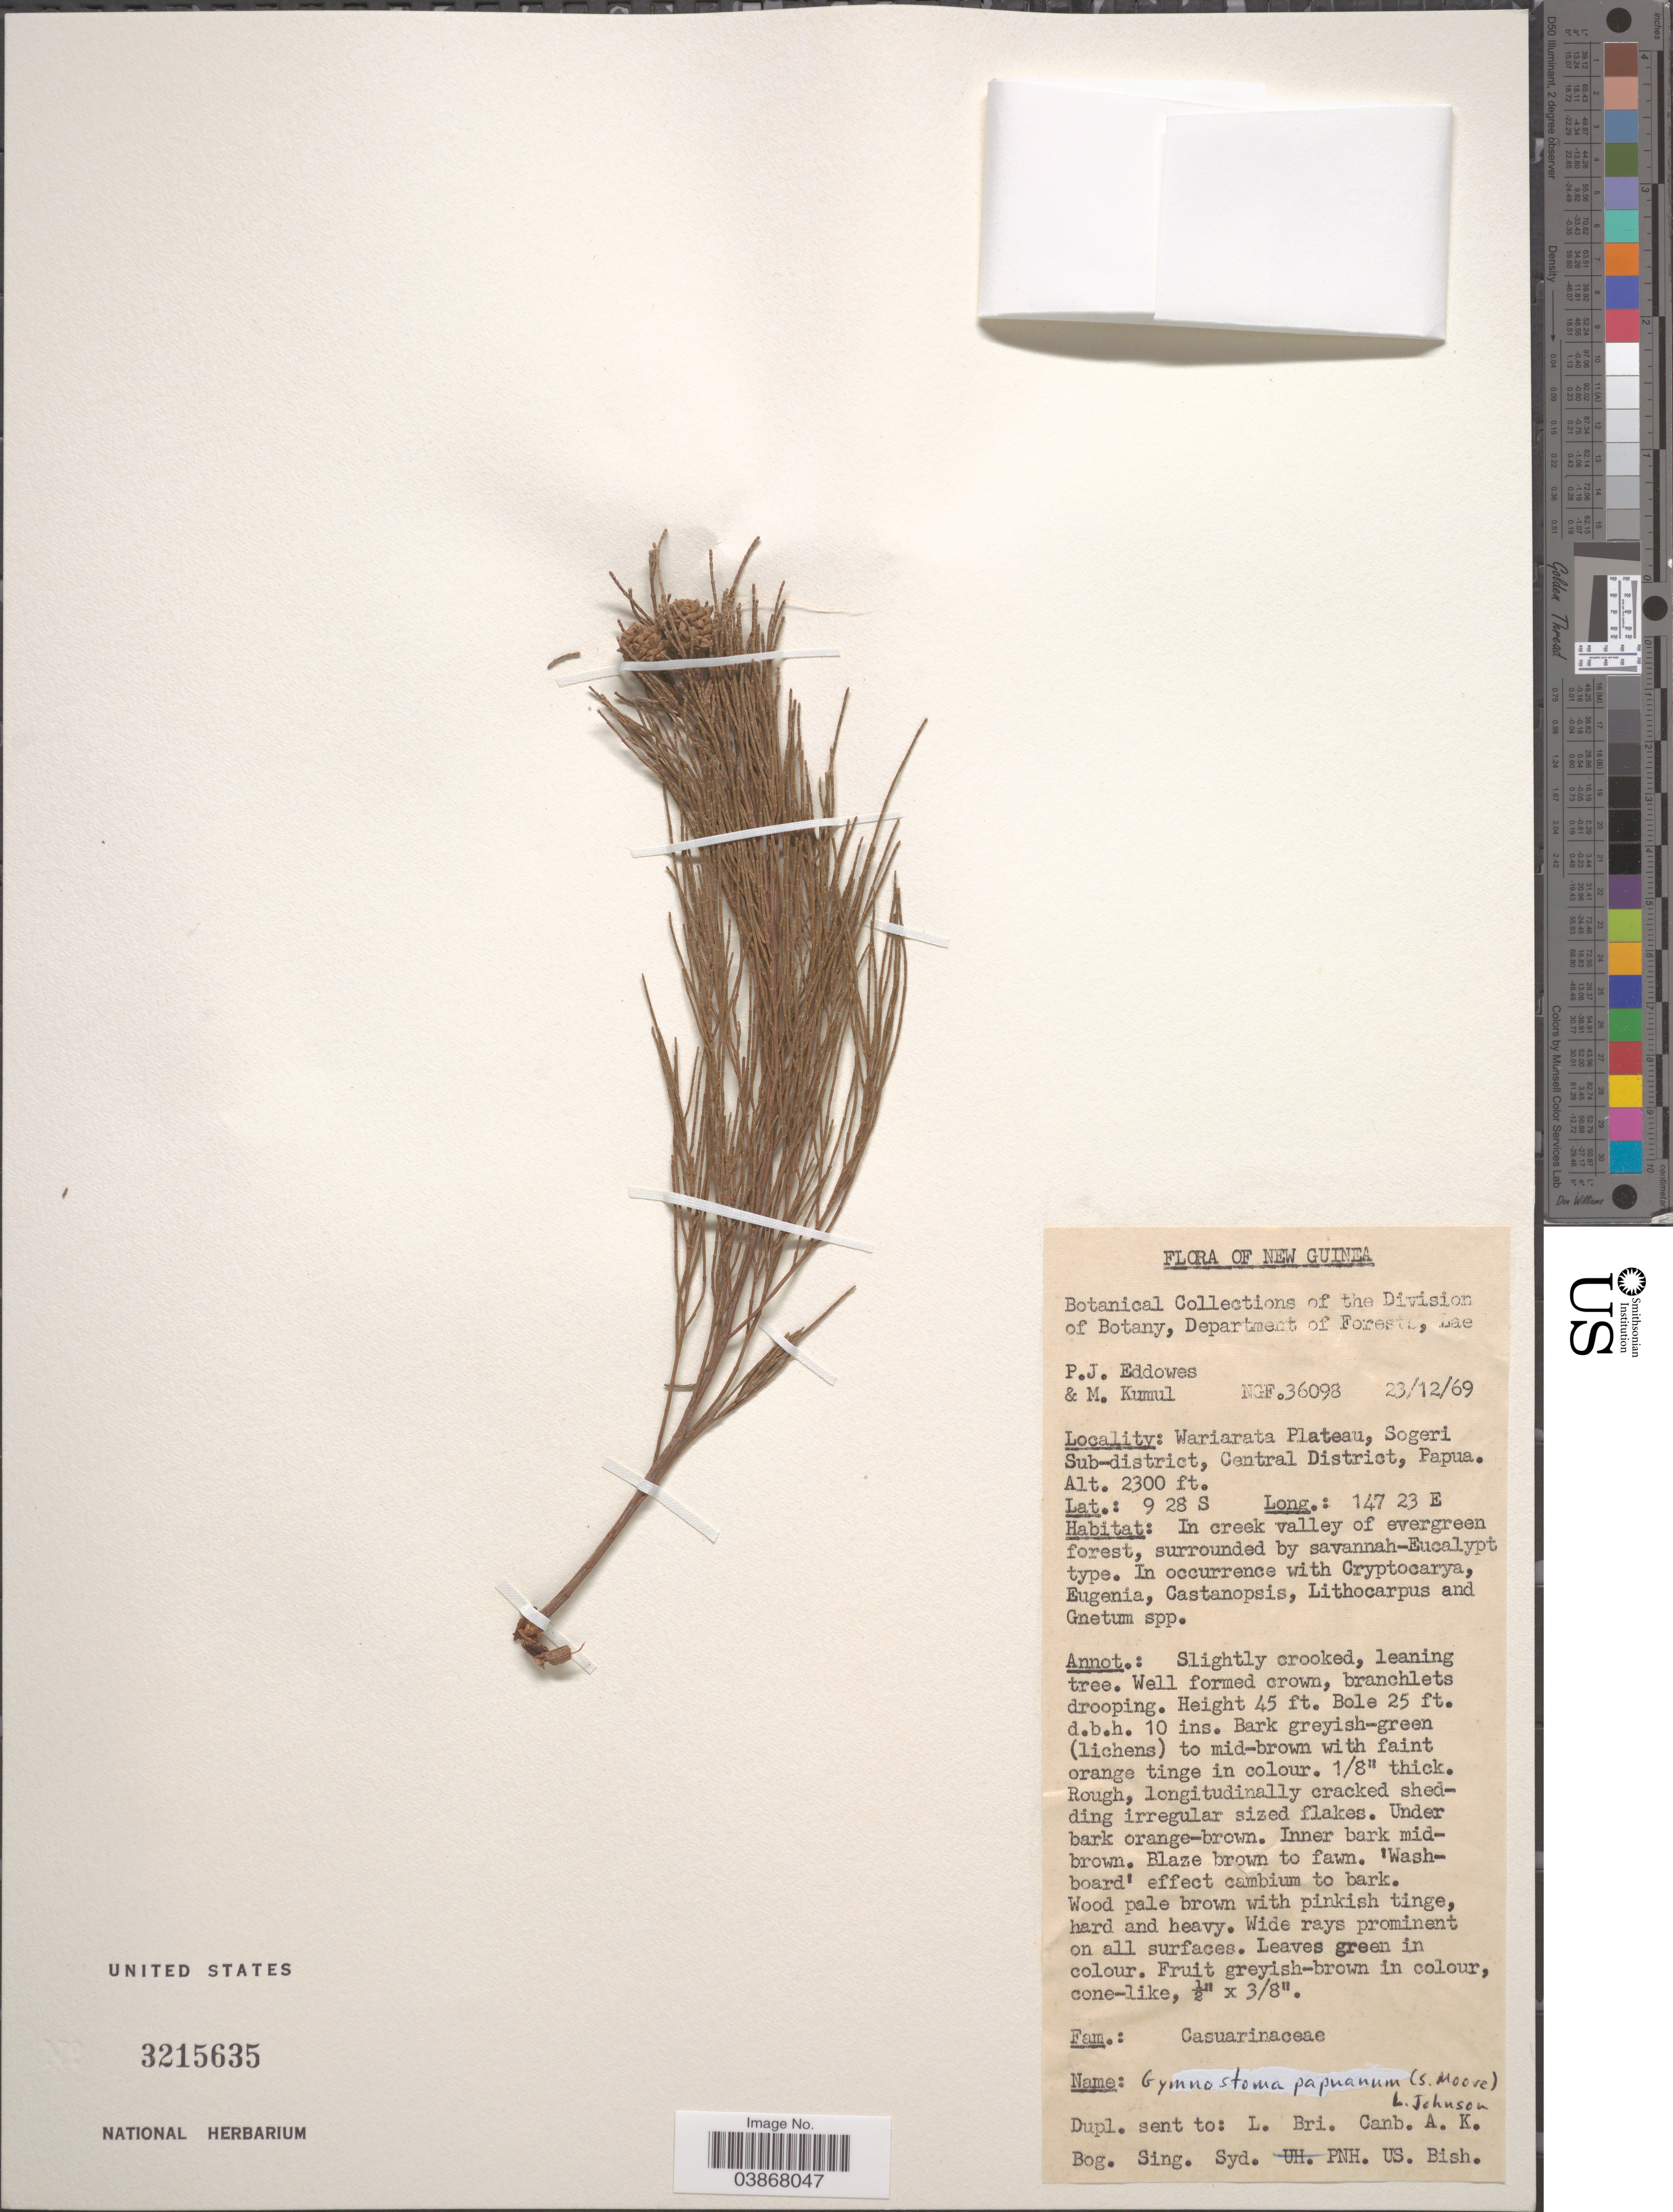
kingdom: Plantae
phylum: Tracheophyta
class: Magnoliopsida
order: Fagales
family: Casuarinaceae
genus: Gymnostoma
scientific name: Gymnostoma papuanum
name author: (S. Moore) L.A.S. Johnson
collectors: P.J. Eddowes & M. Kumul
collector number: NGF 36098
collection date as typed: Transcribed d/m/y: 23/12/69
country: Papua New Guinea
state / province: Central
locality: New Guinea. Wariarata Plateau, Sogeri Sub-district, Central District, Papua.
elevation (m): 701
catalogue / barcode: US 3215635